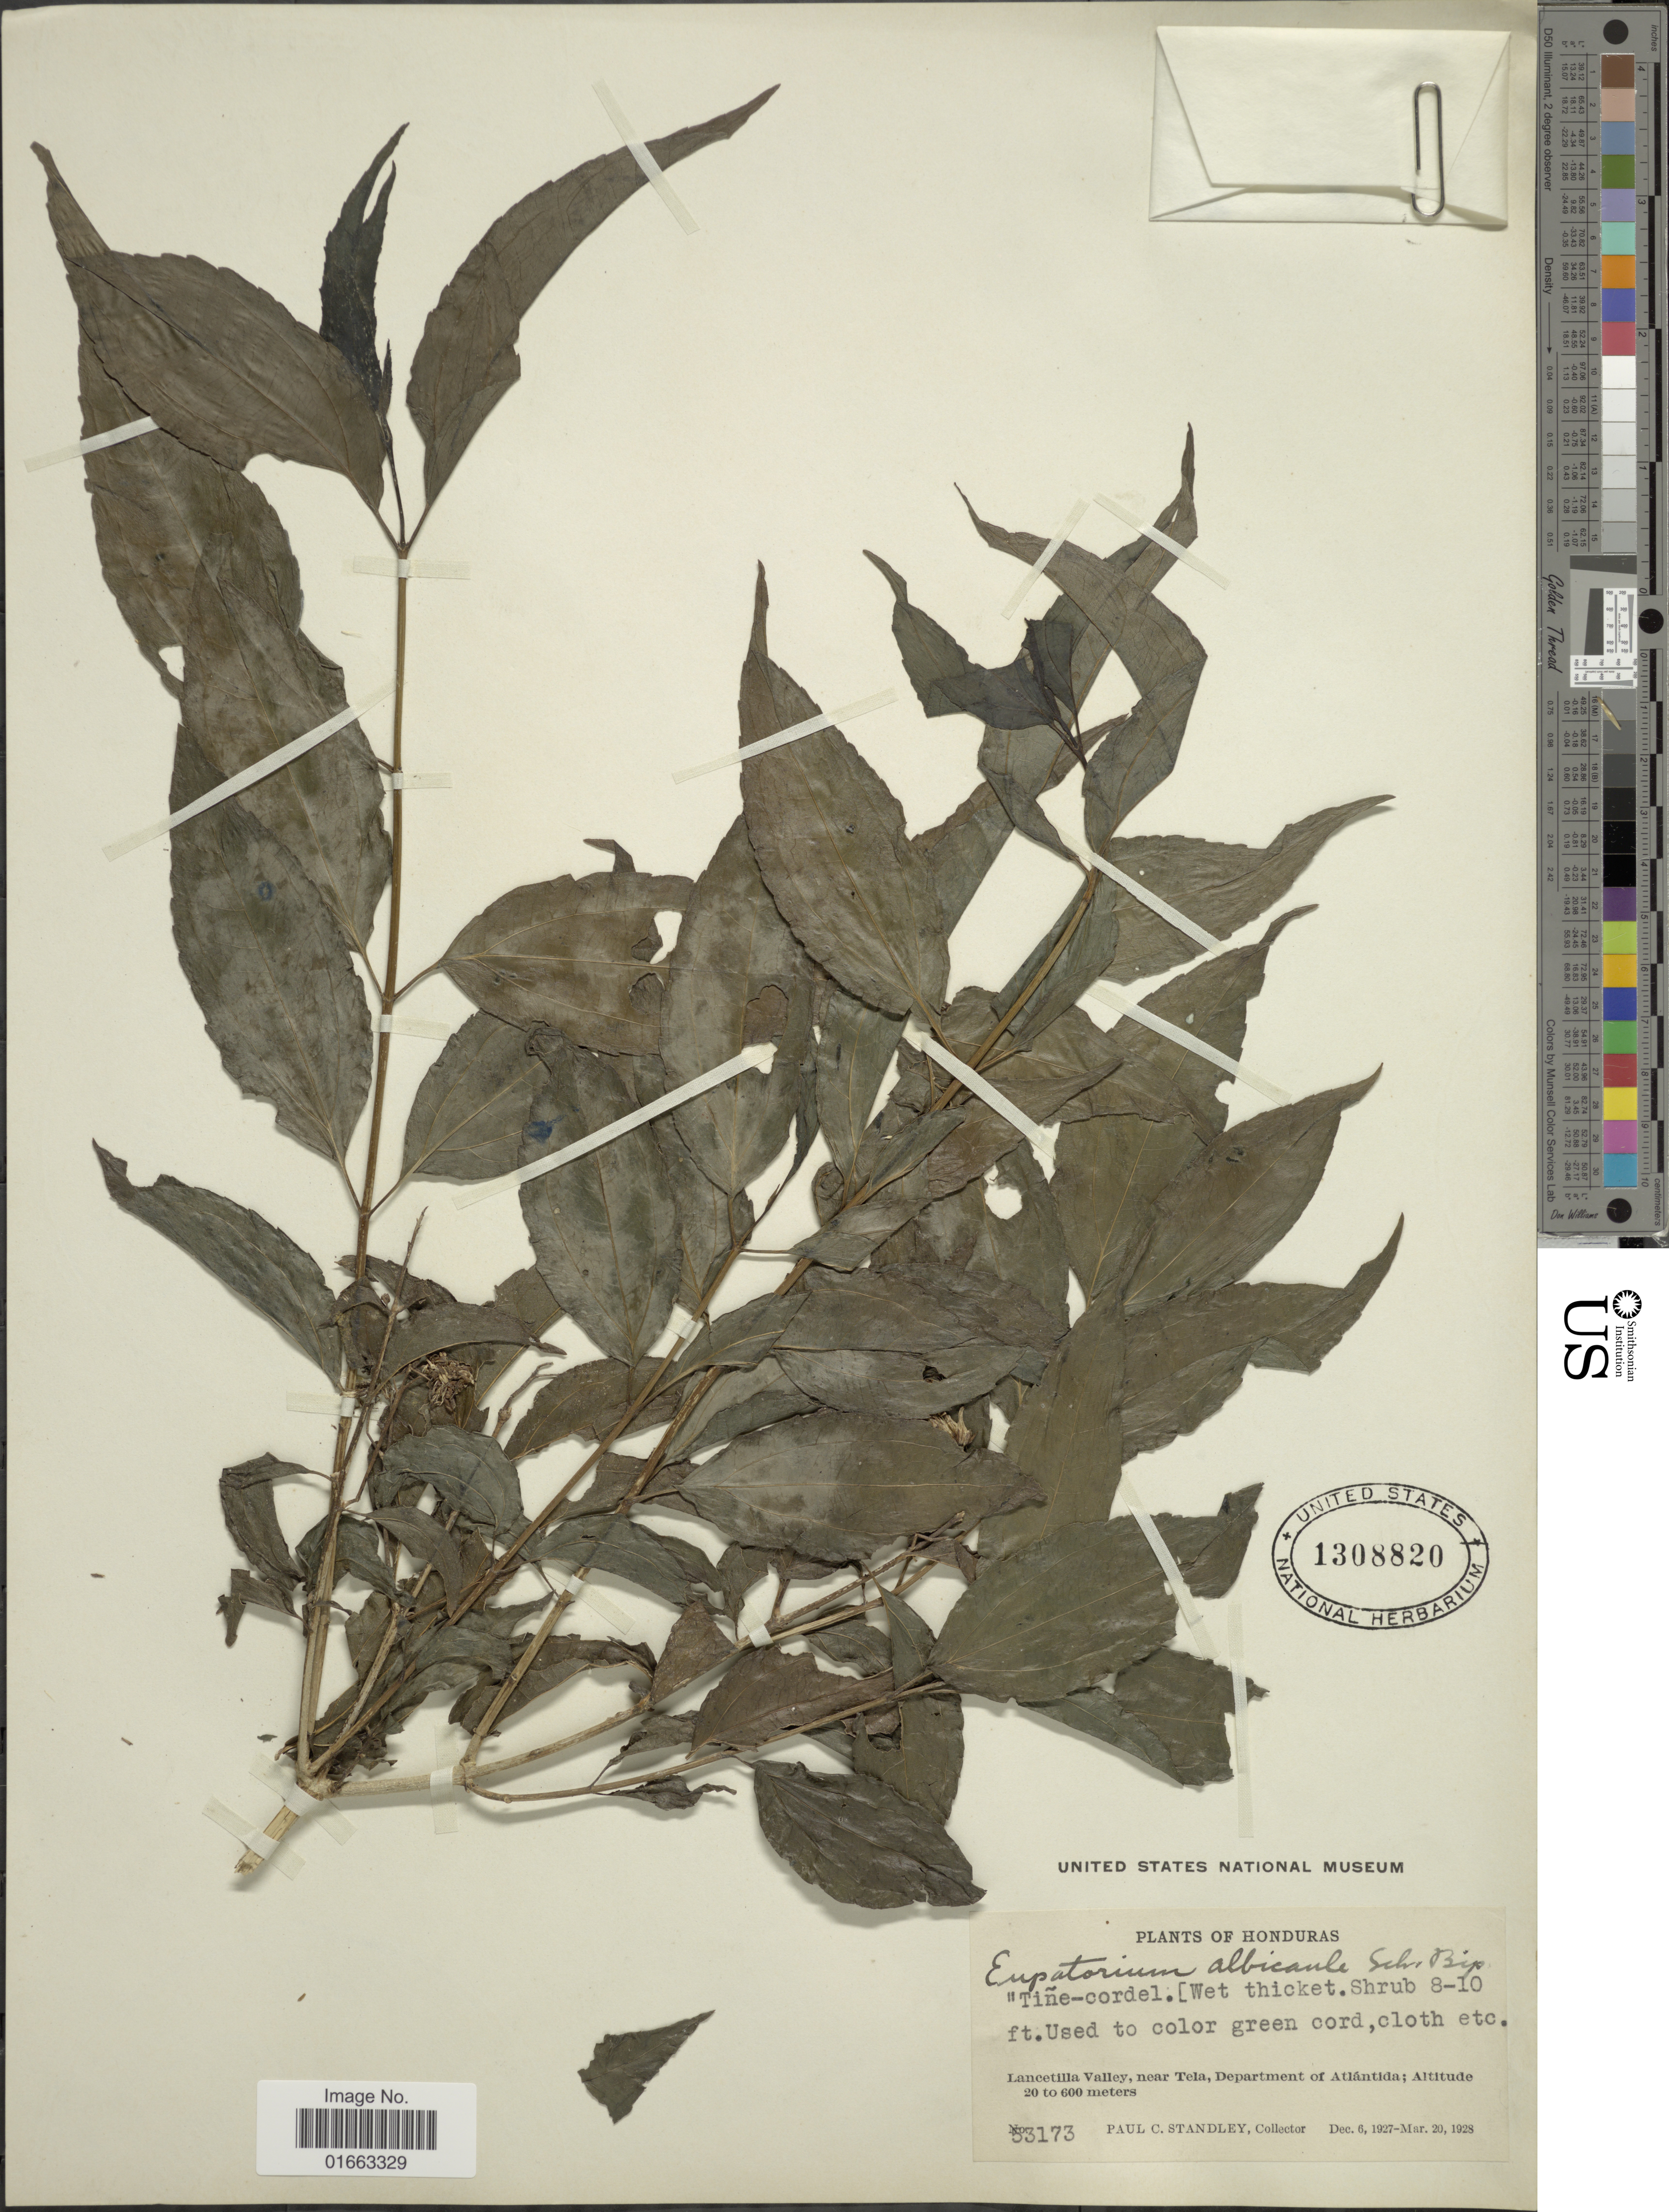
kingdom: Plantae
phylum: Tracheophyta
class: Magnoliopsida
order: Asterales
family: Asteraceae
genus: Koanophyllon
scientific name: Koanophyllon albicaule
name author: (Sch. Bip. ex Klatt) R.M. King & H. Rob.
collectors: P. C. Standley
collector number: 33173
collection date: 1927-12-06/1928-03-20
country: Honduras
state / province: Atlántida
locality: Lancetilla Valley, near Tela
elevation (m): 20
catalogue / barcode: US 1308820